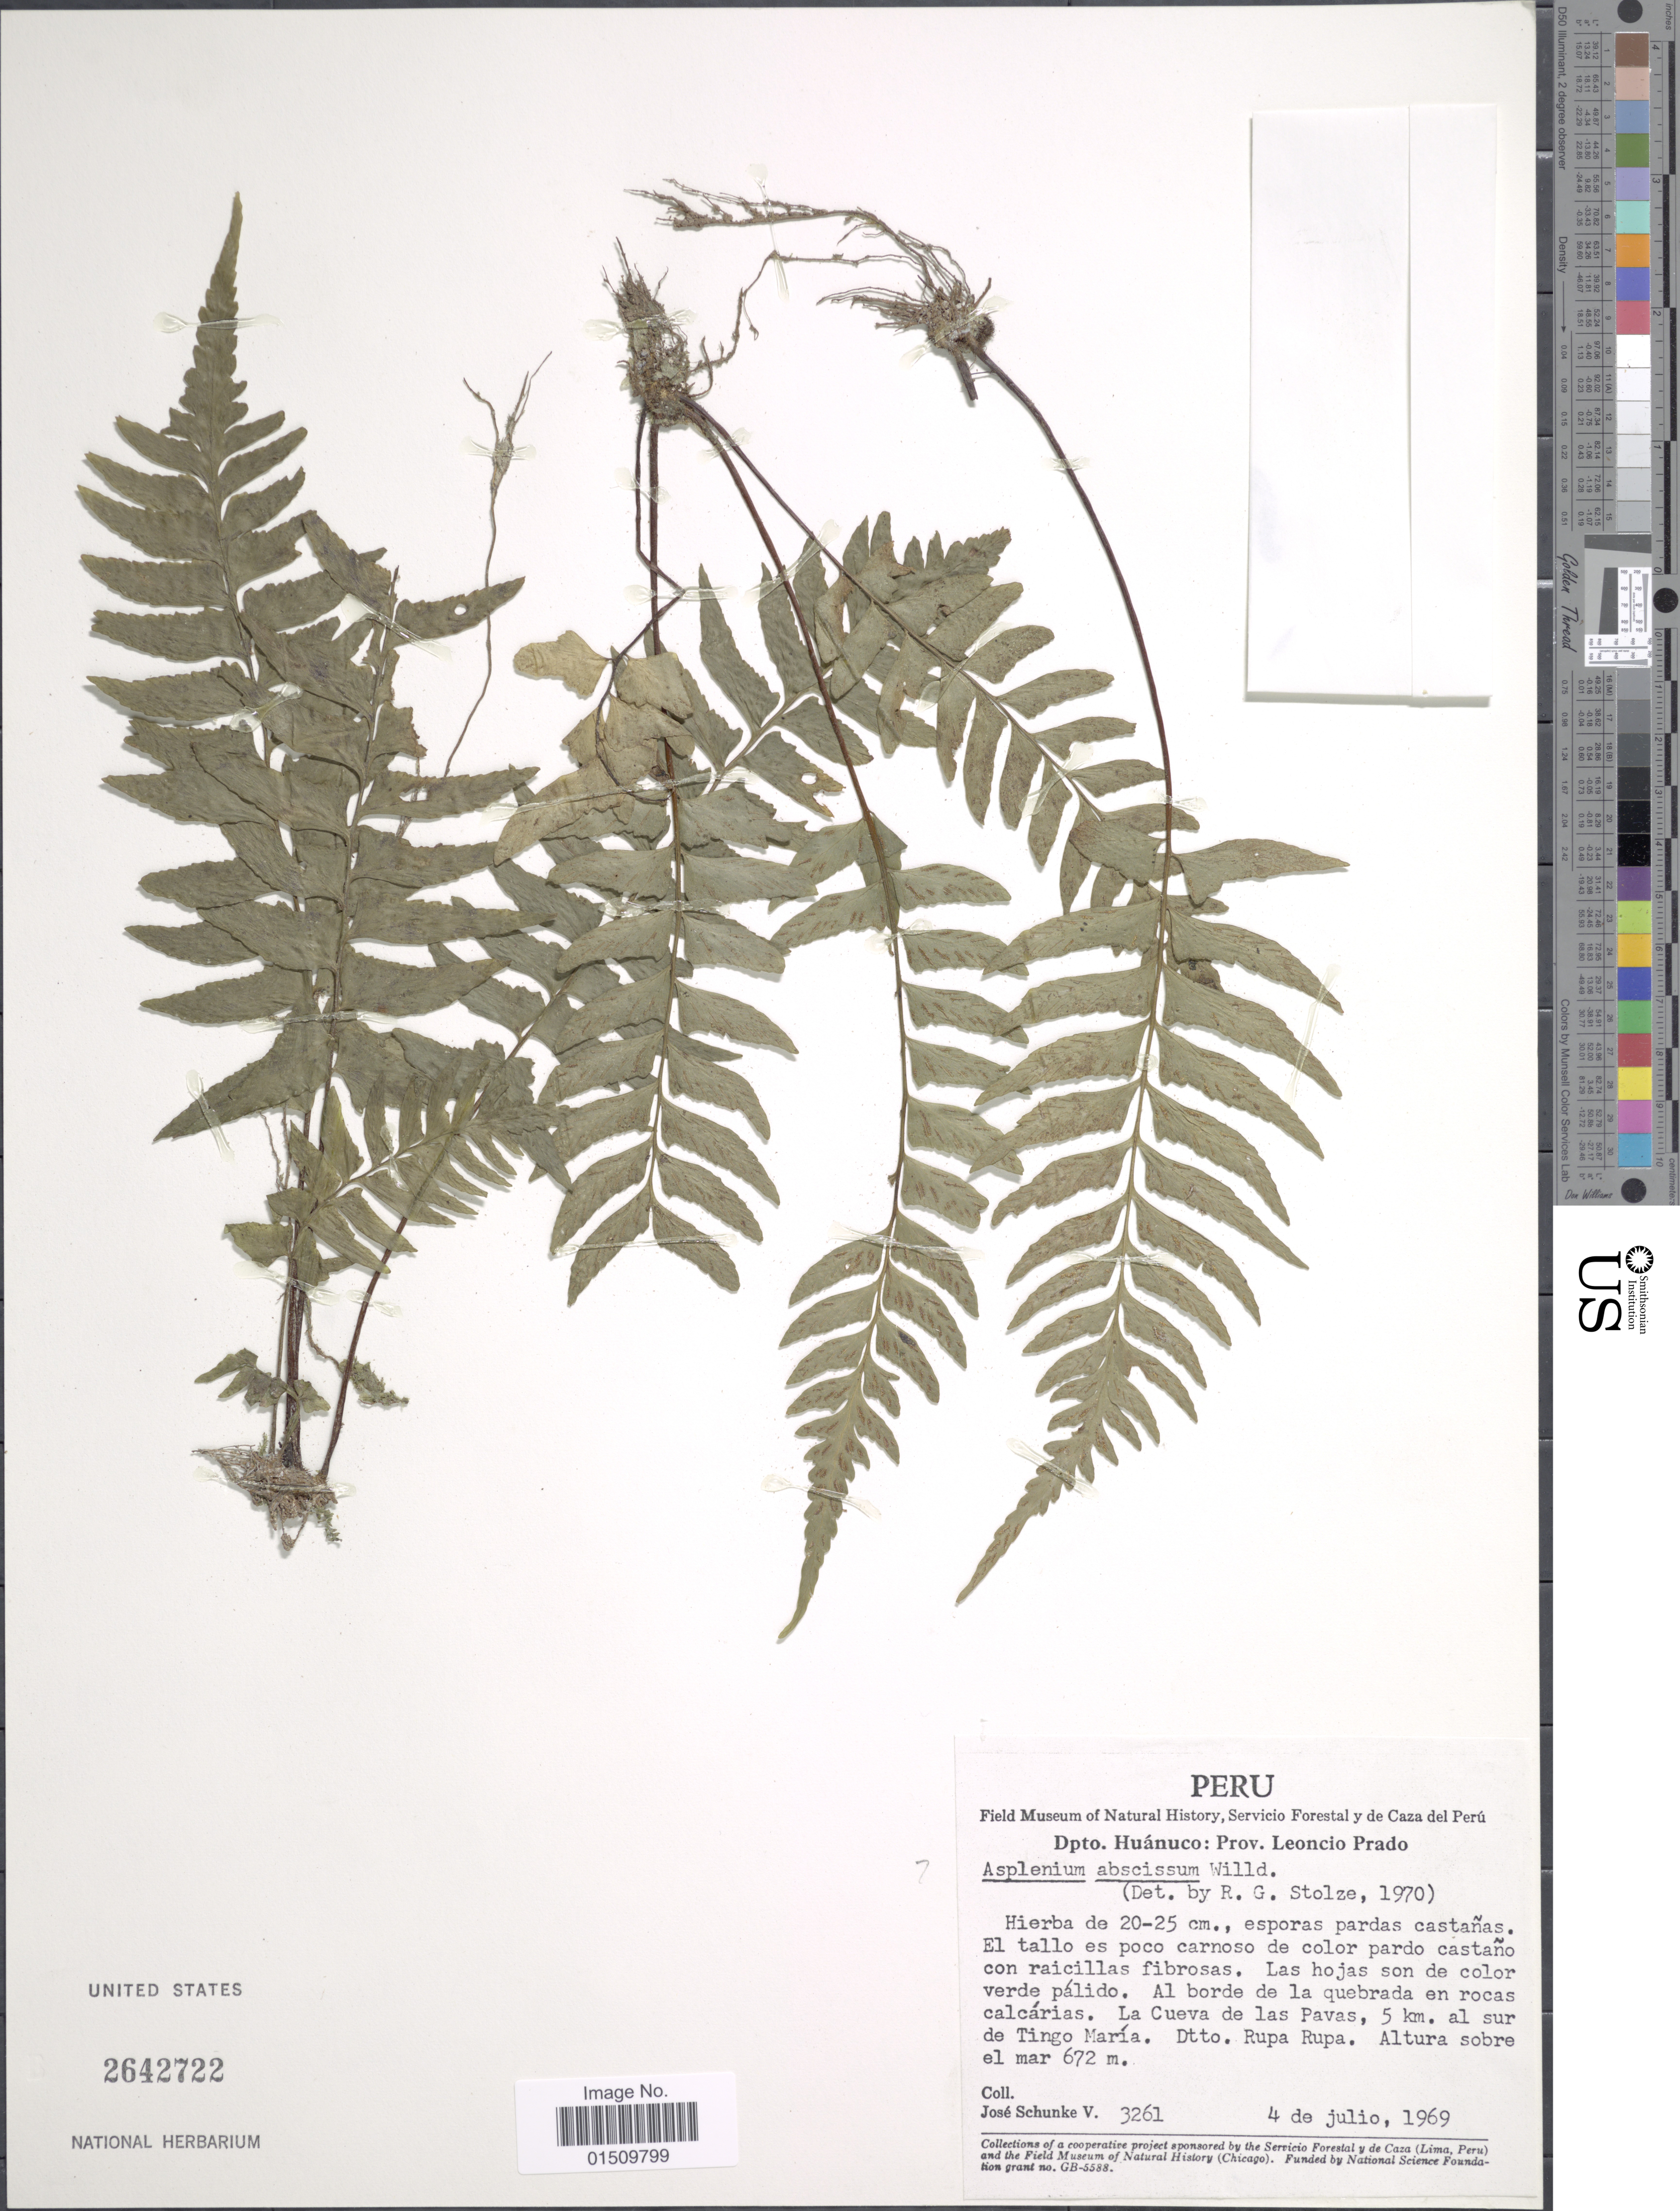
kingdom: Plantae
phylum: Tracheophyta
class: Polypodiopsida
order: Polypodiales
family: Aspleniaceae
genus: Asplenium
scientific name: Asplenium abscissum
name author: Willd.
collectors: J. Schunke Vigo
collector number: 3261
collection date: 1969-07-04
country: Peru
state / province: Huánuco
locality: Peru, Dpto. Huanuco: Prov. Leoncio Prado, La Cueva de las Pavas, 5 km, al sur de Tingo Maria. Dtto. Rupa Rupa.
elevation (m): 672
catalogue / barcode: US 2642722